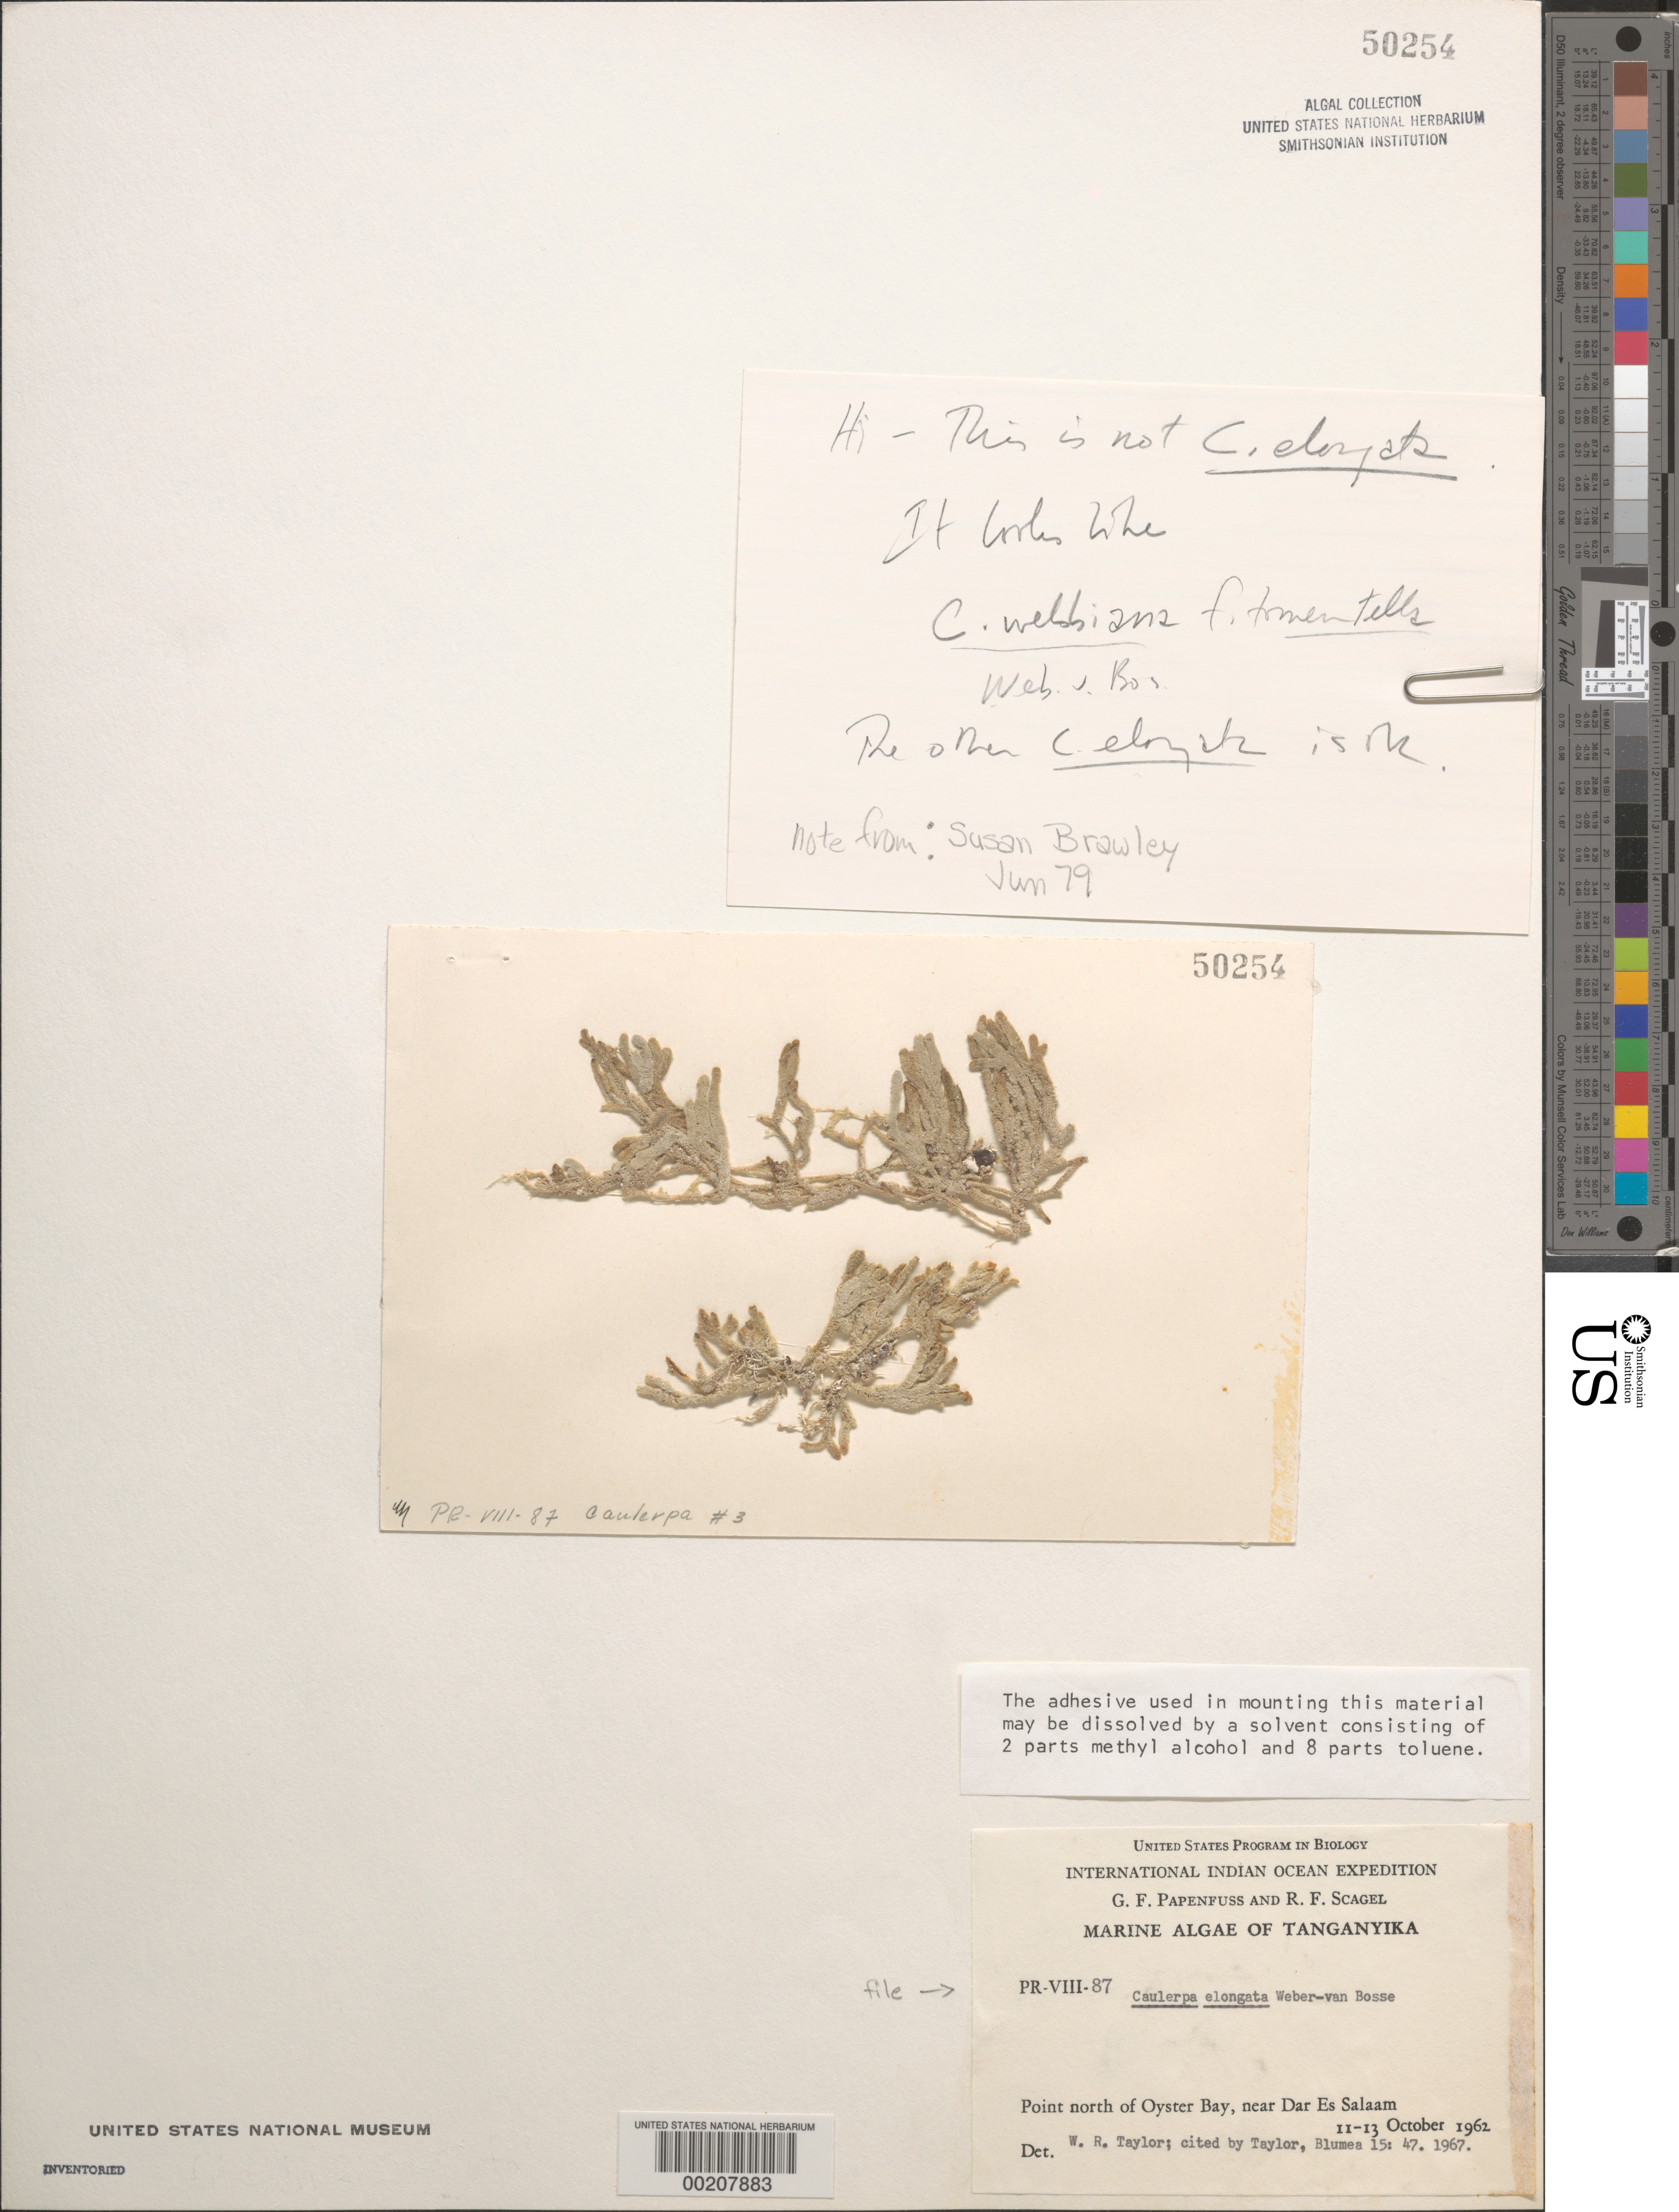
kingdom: Plantae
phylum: Chlorophyta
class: Ulvophyceae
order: Bryopsidales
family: Caulerpaceae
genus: Caulerpa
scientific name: Caulerpa elongata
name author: Weber Bosse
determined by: Taylor, William R.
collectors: R. F. Scagel & G. Papenfuss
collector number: PR-VIII-87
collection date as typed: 11 Oct 1962 to 13 Oct 1962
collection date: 1962-10-11/1962-10-13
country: Tanzania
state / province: Dar es Salaam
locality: Point north of Oyster Bay, near Dar Es Salaam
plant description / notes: International Indian Ocean Expedition, 1962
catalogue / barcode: US 50254